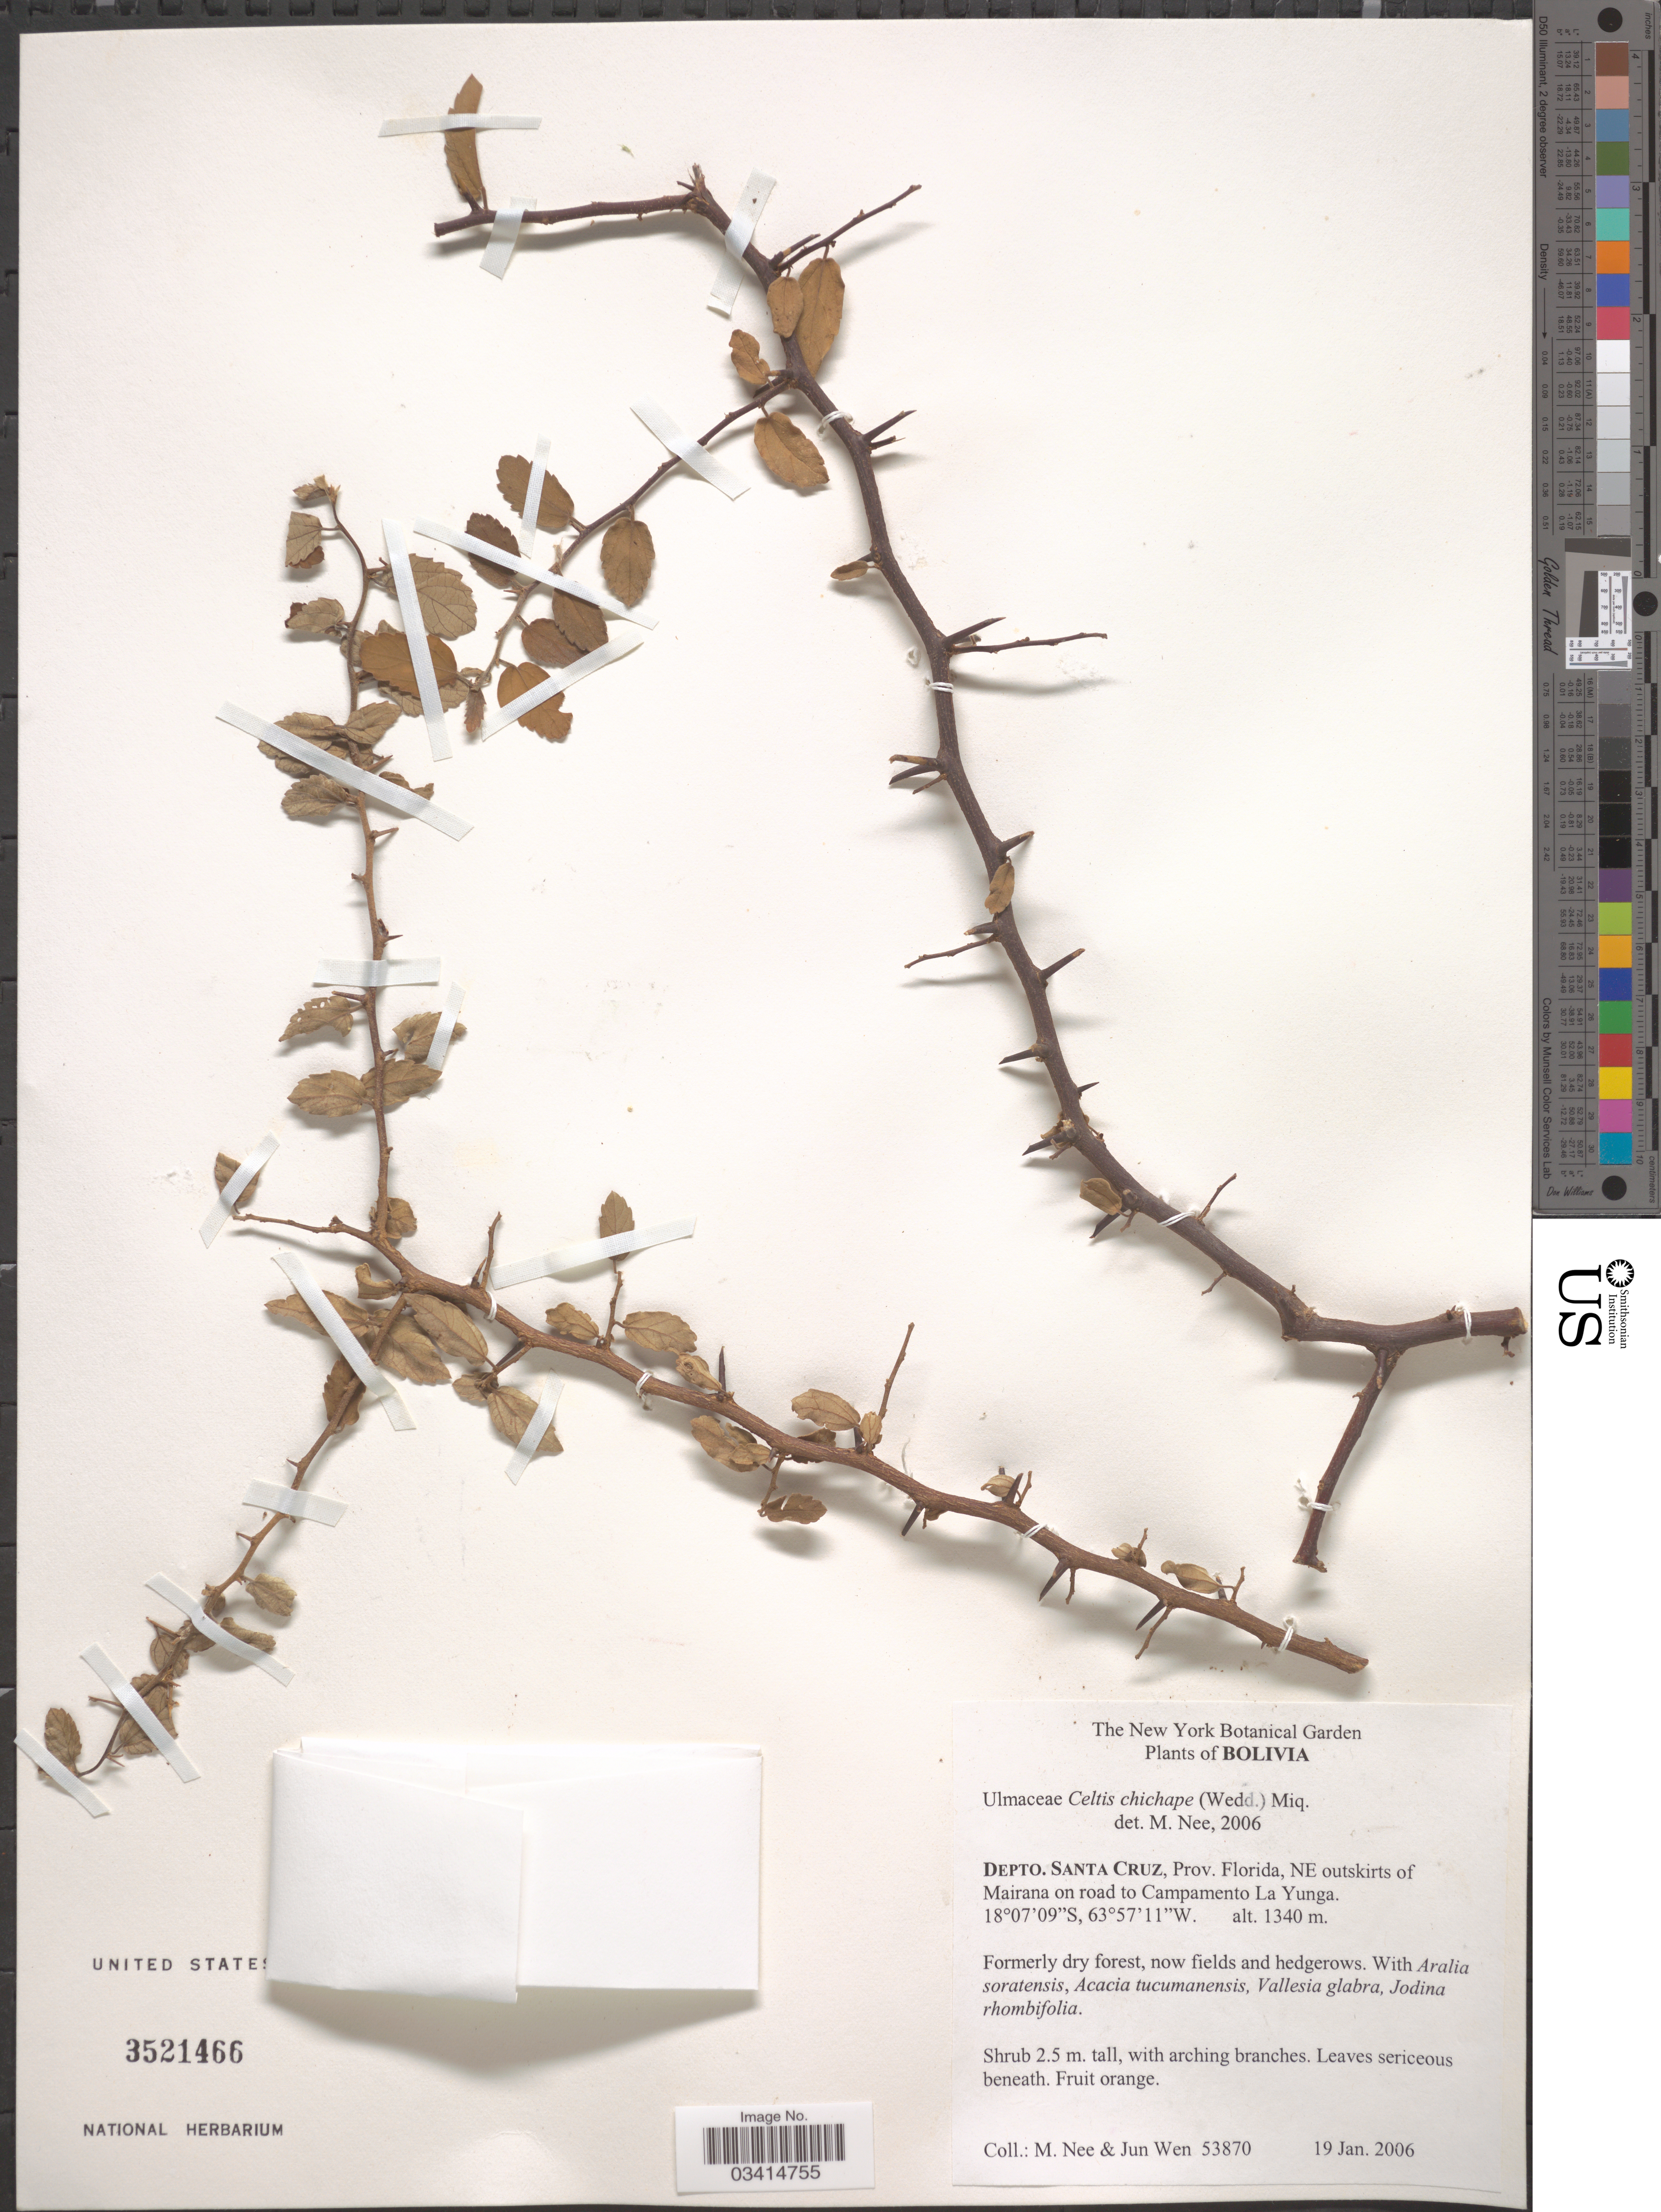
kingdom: Plantae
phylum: Tracheophyta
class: Magnoliopsida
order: Rosales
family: Cannabaceae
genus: Celtis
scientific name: Celtis chichape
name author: (Wedd.) Miq.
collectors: M. Nee & J. Wen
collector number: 53870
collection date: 2006-01-19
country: Bolivia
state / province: Santa Cruz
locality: Depto. Santa Cruz, Prov. Florida, NE outskirts of Mairana on road to Campamento La Yunga.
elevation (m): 1340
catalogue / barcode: US 3521466